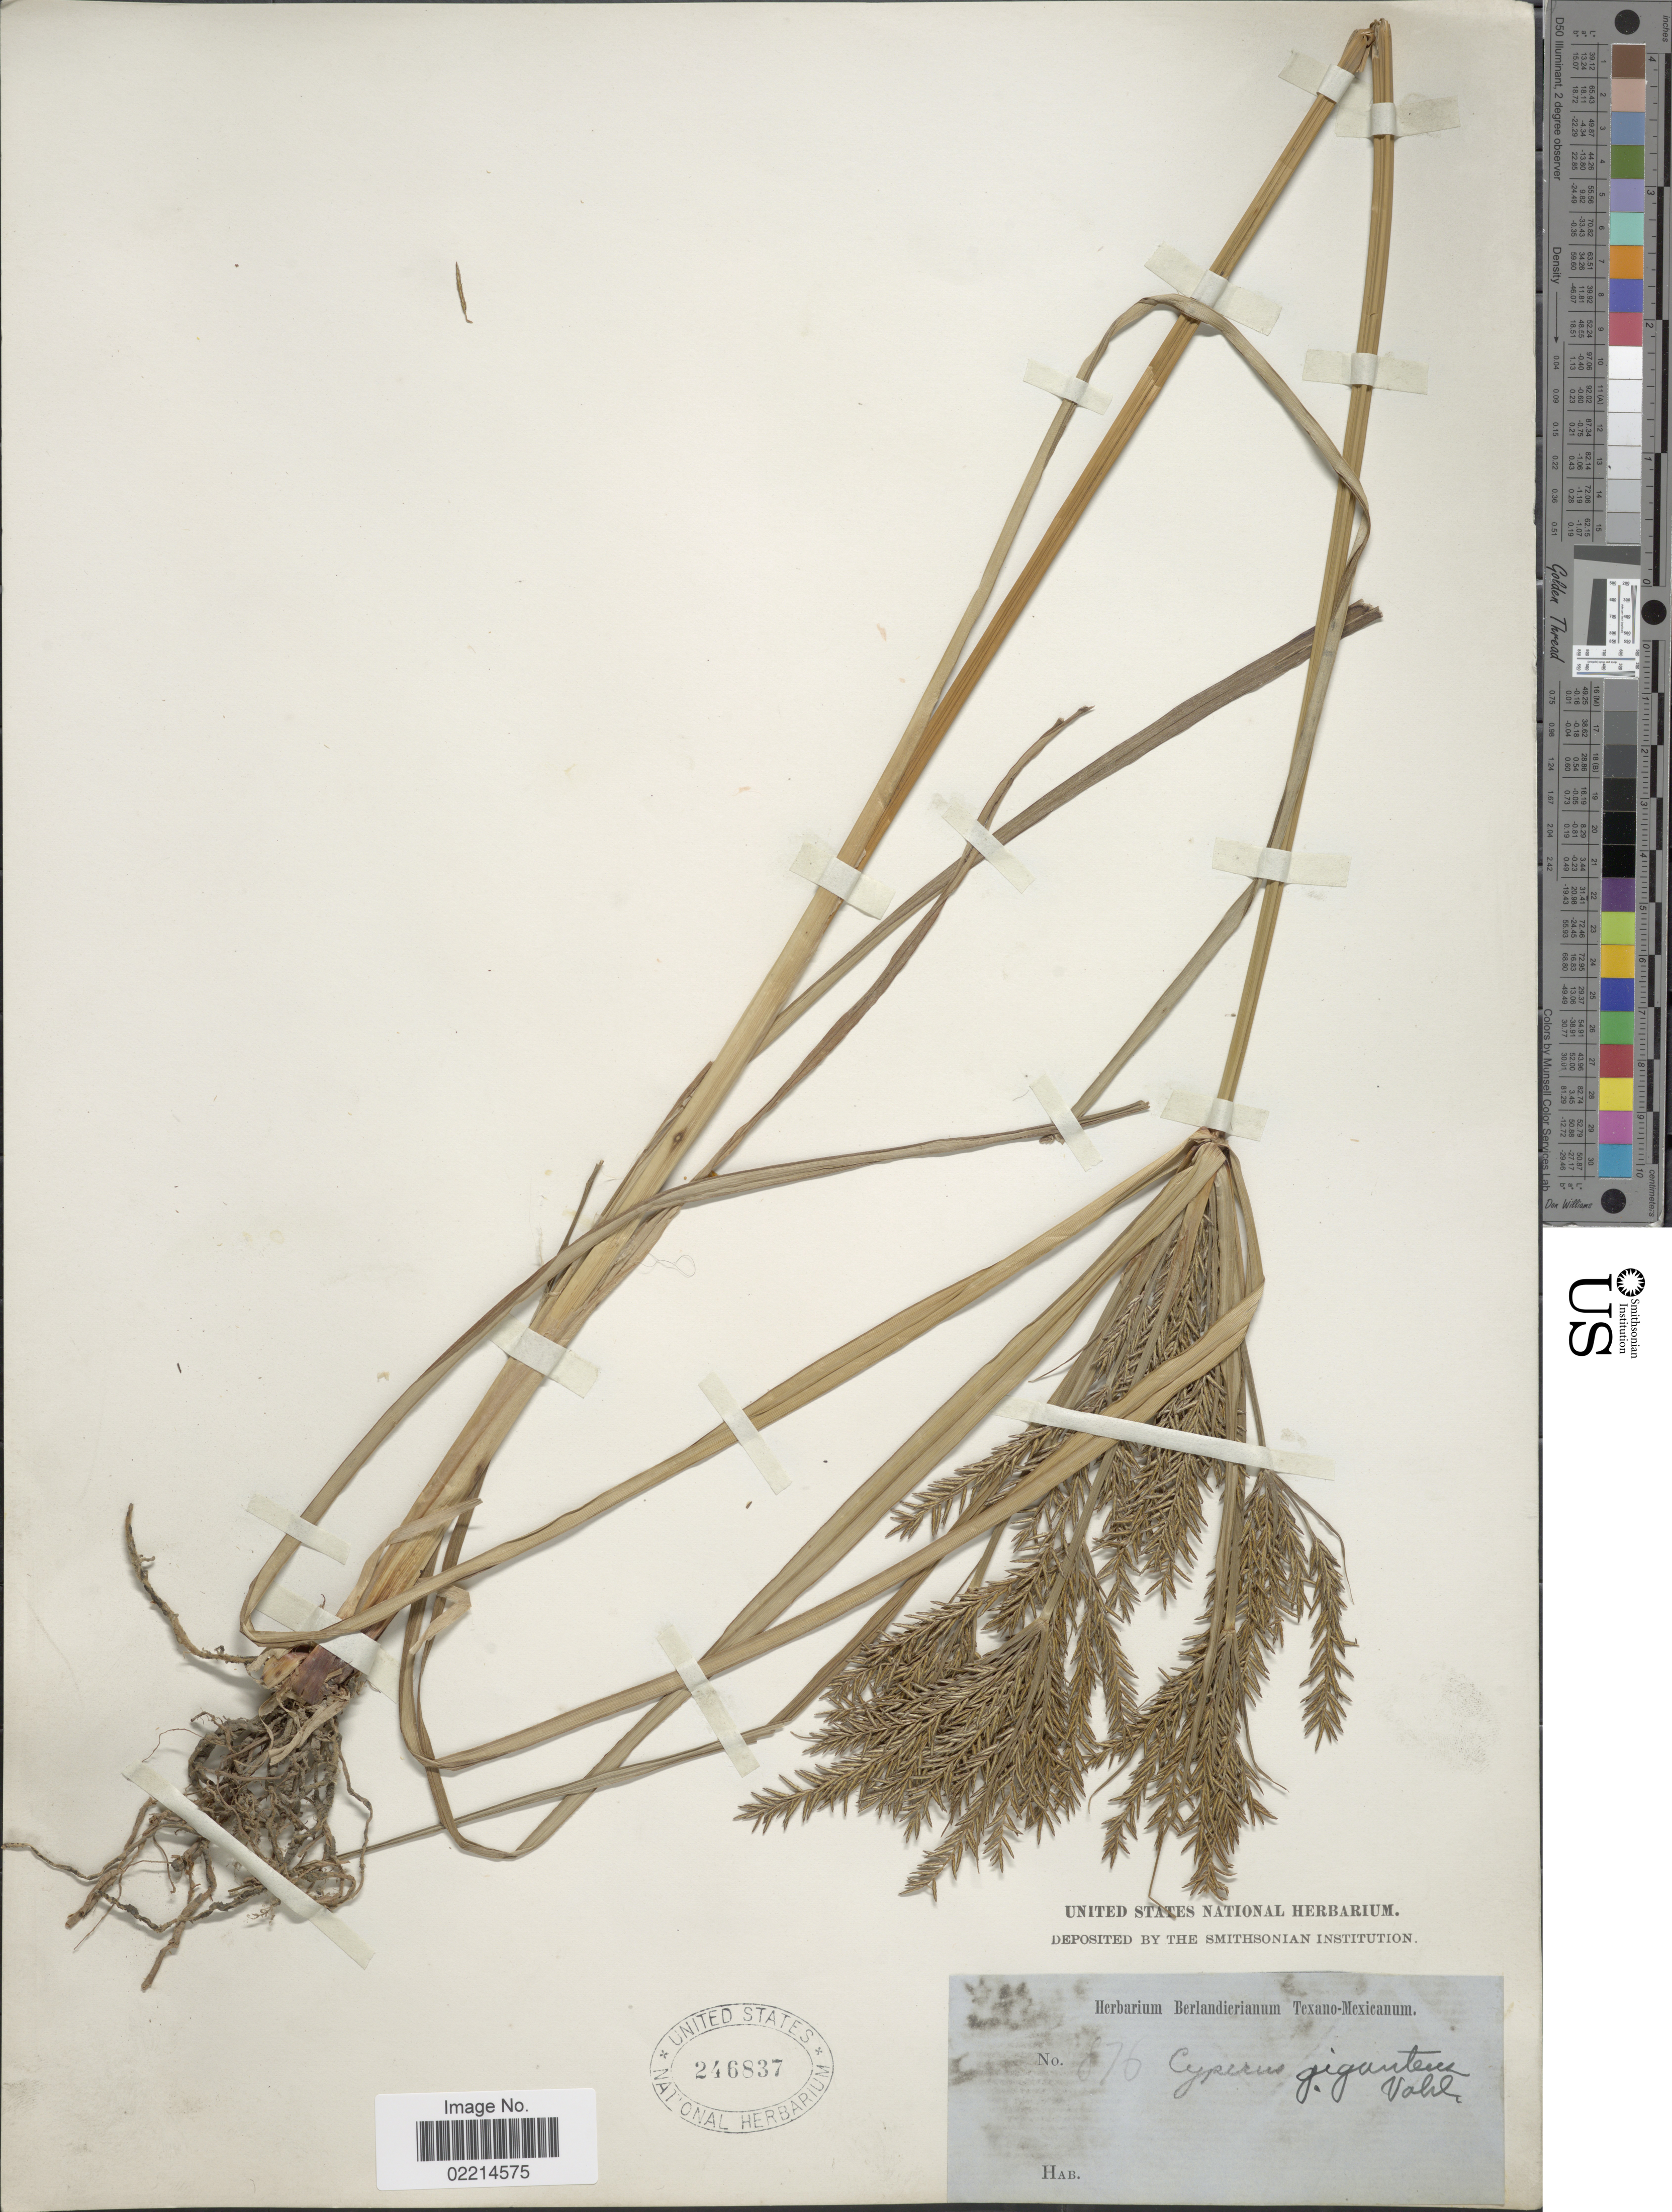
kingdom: Plantae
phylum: Tracheophyta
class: Liliopsida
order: Poales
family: Cyperaceae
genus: Cyperus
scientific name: Cyperus digitatus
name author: Roxb.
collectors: ex Herb. Berlandierianum Texano-Mexicanum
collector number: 876*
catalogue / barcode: US 246837